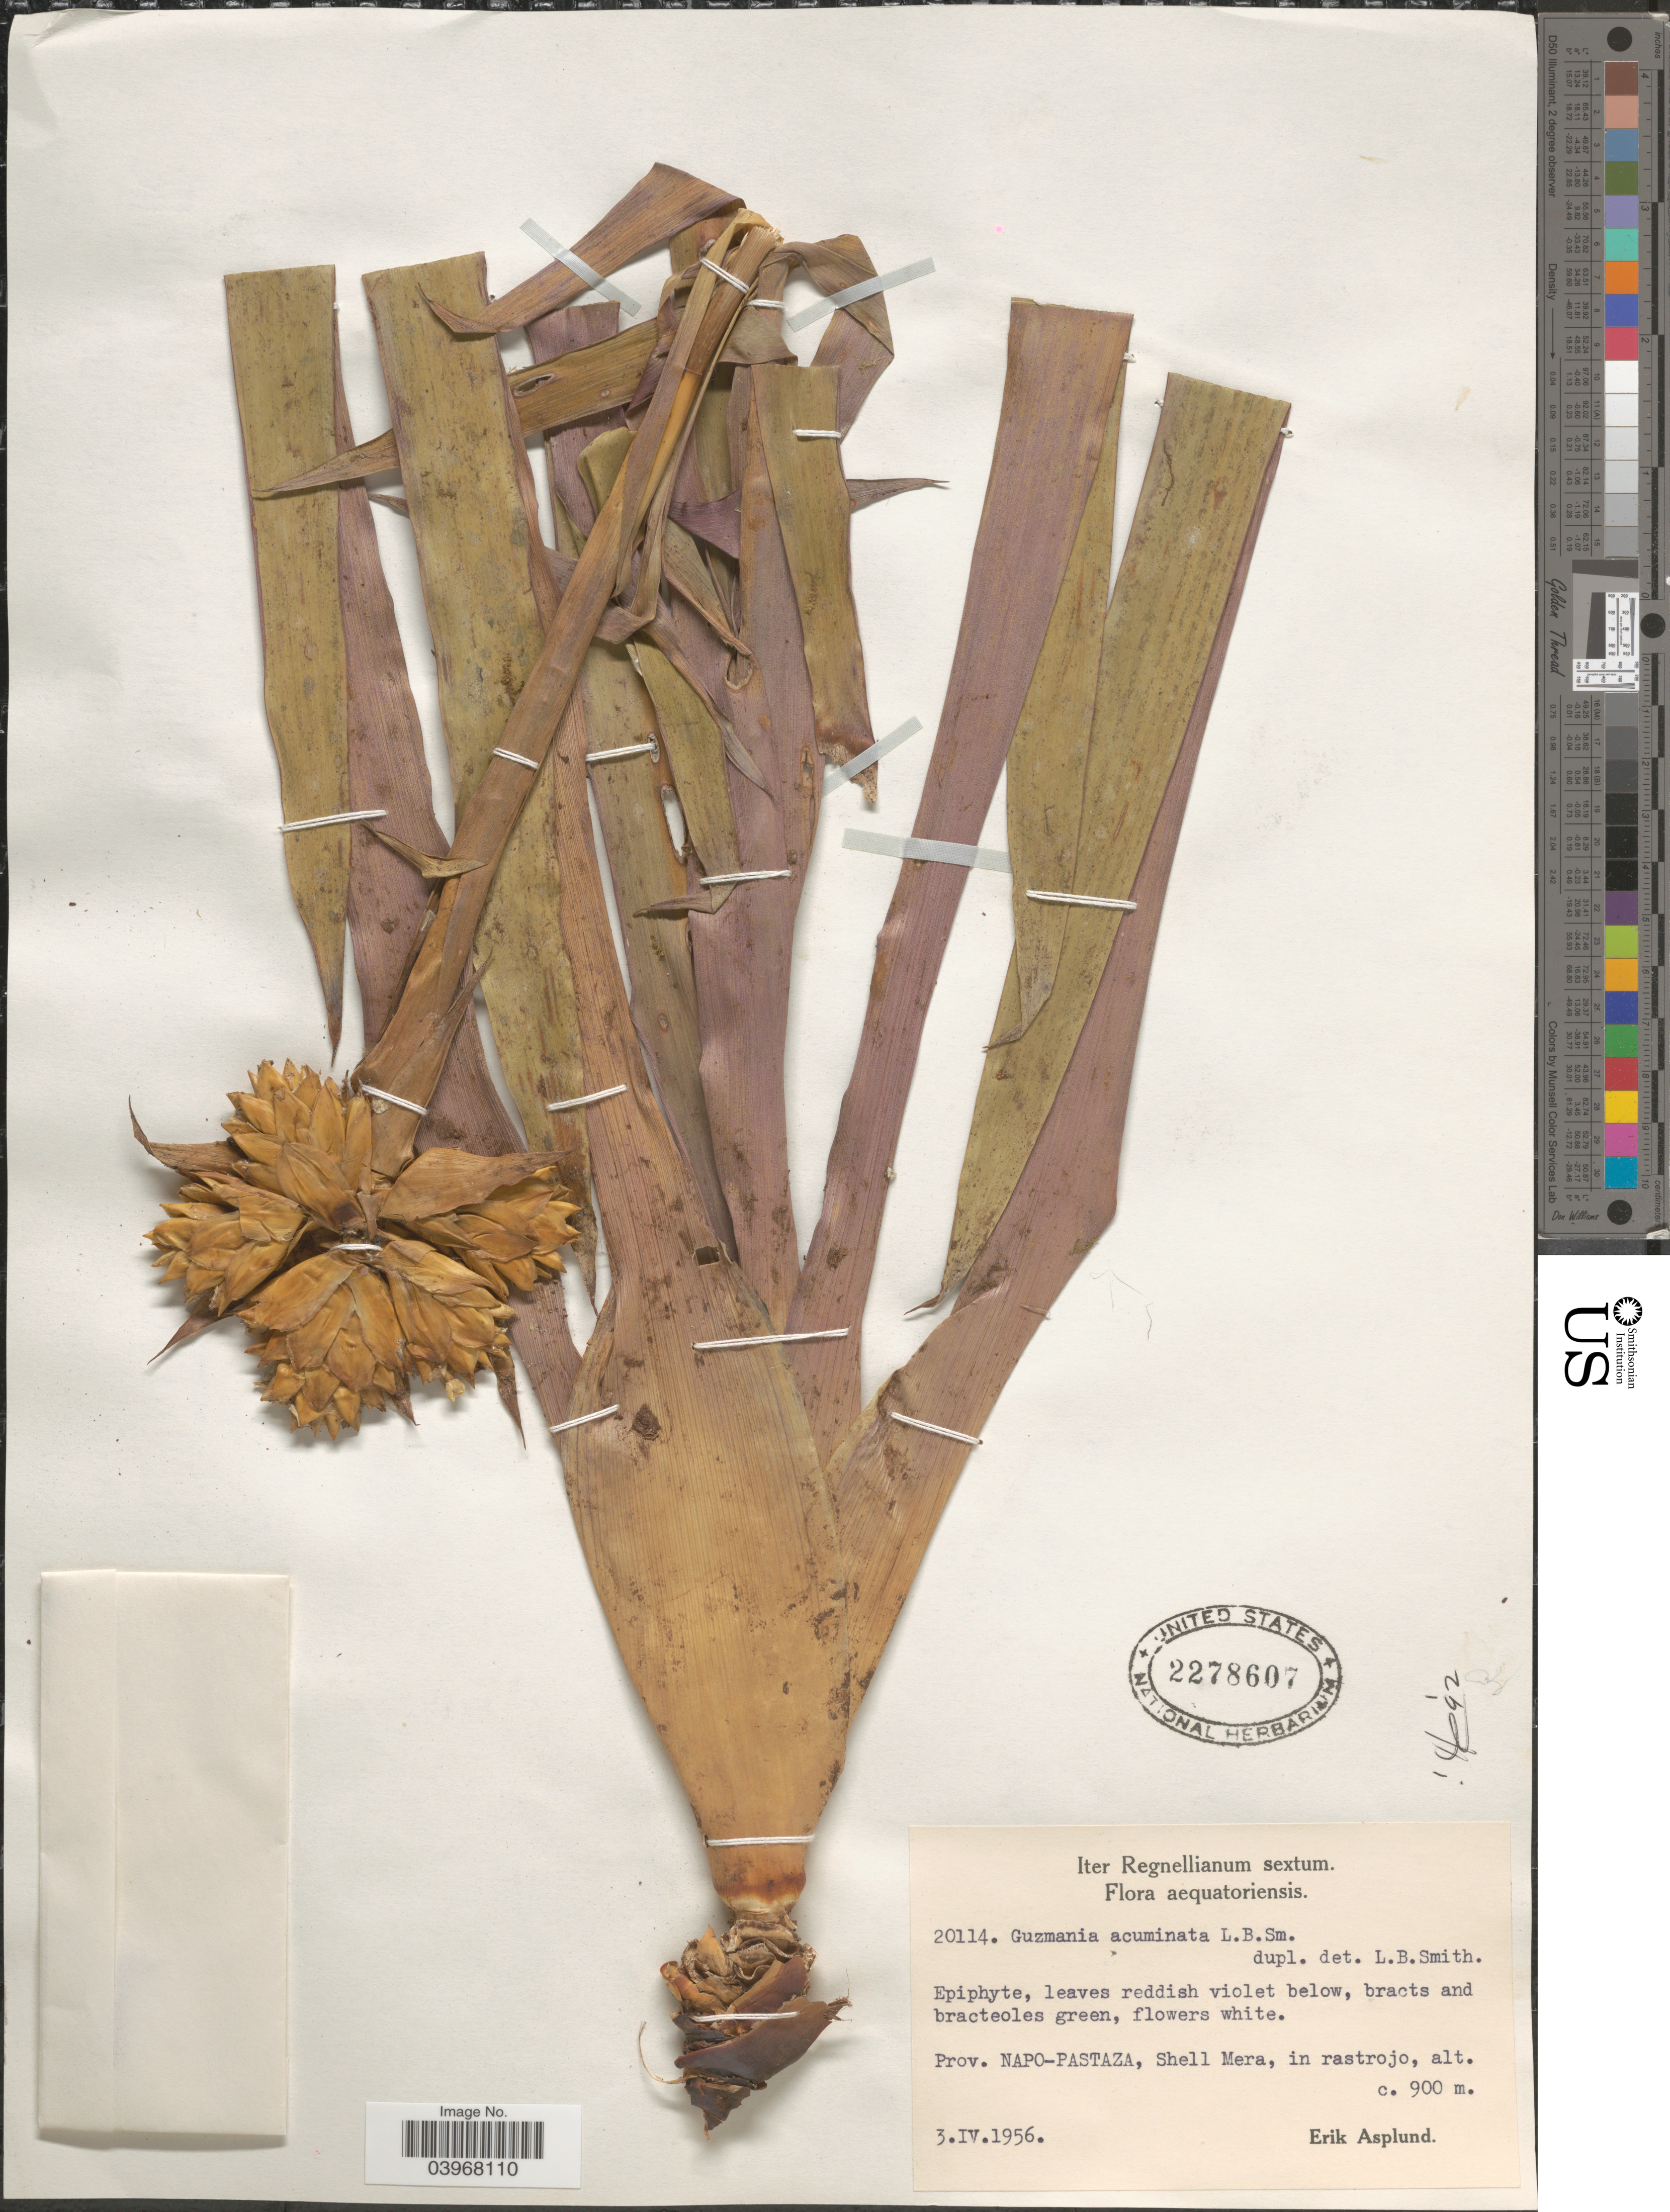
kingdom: Plantae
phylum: Tracheophyta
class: Liliopsida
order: Poales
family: Bromeliaceae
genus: Guzmania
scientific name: Guzmania acuminata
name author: L.B. Sm.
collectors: E. Asplund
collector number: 20114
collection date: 1956-04-03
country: Ecuador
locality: Aequatoriensis. Prov. Napo-Pastaza, Shell Mera.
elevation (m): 900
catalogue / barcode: US 2278607